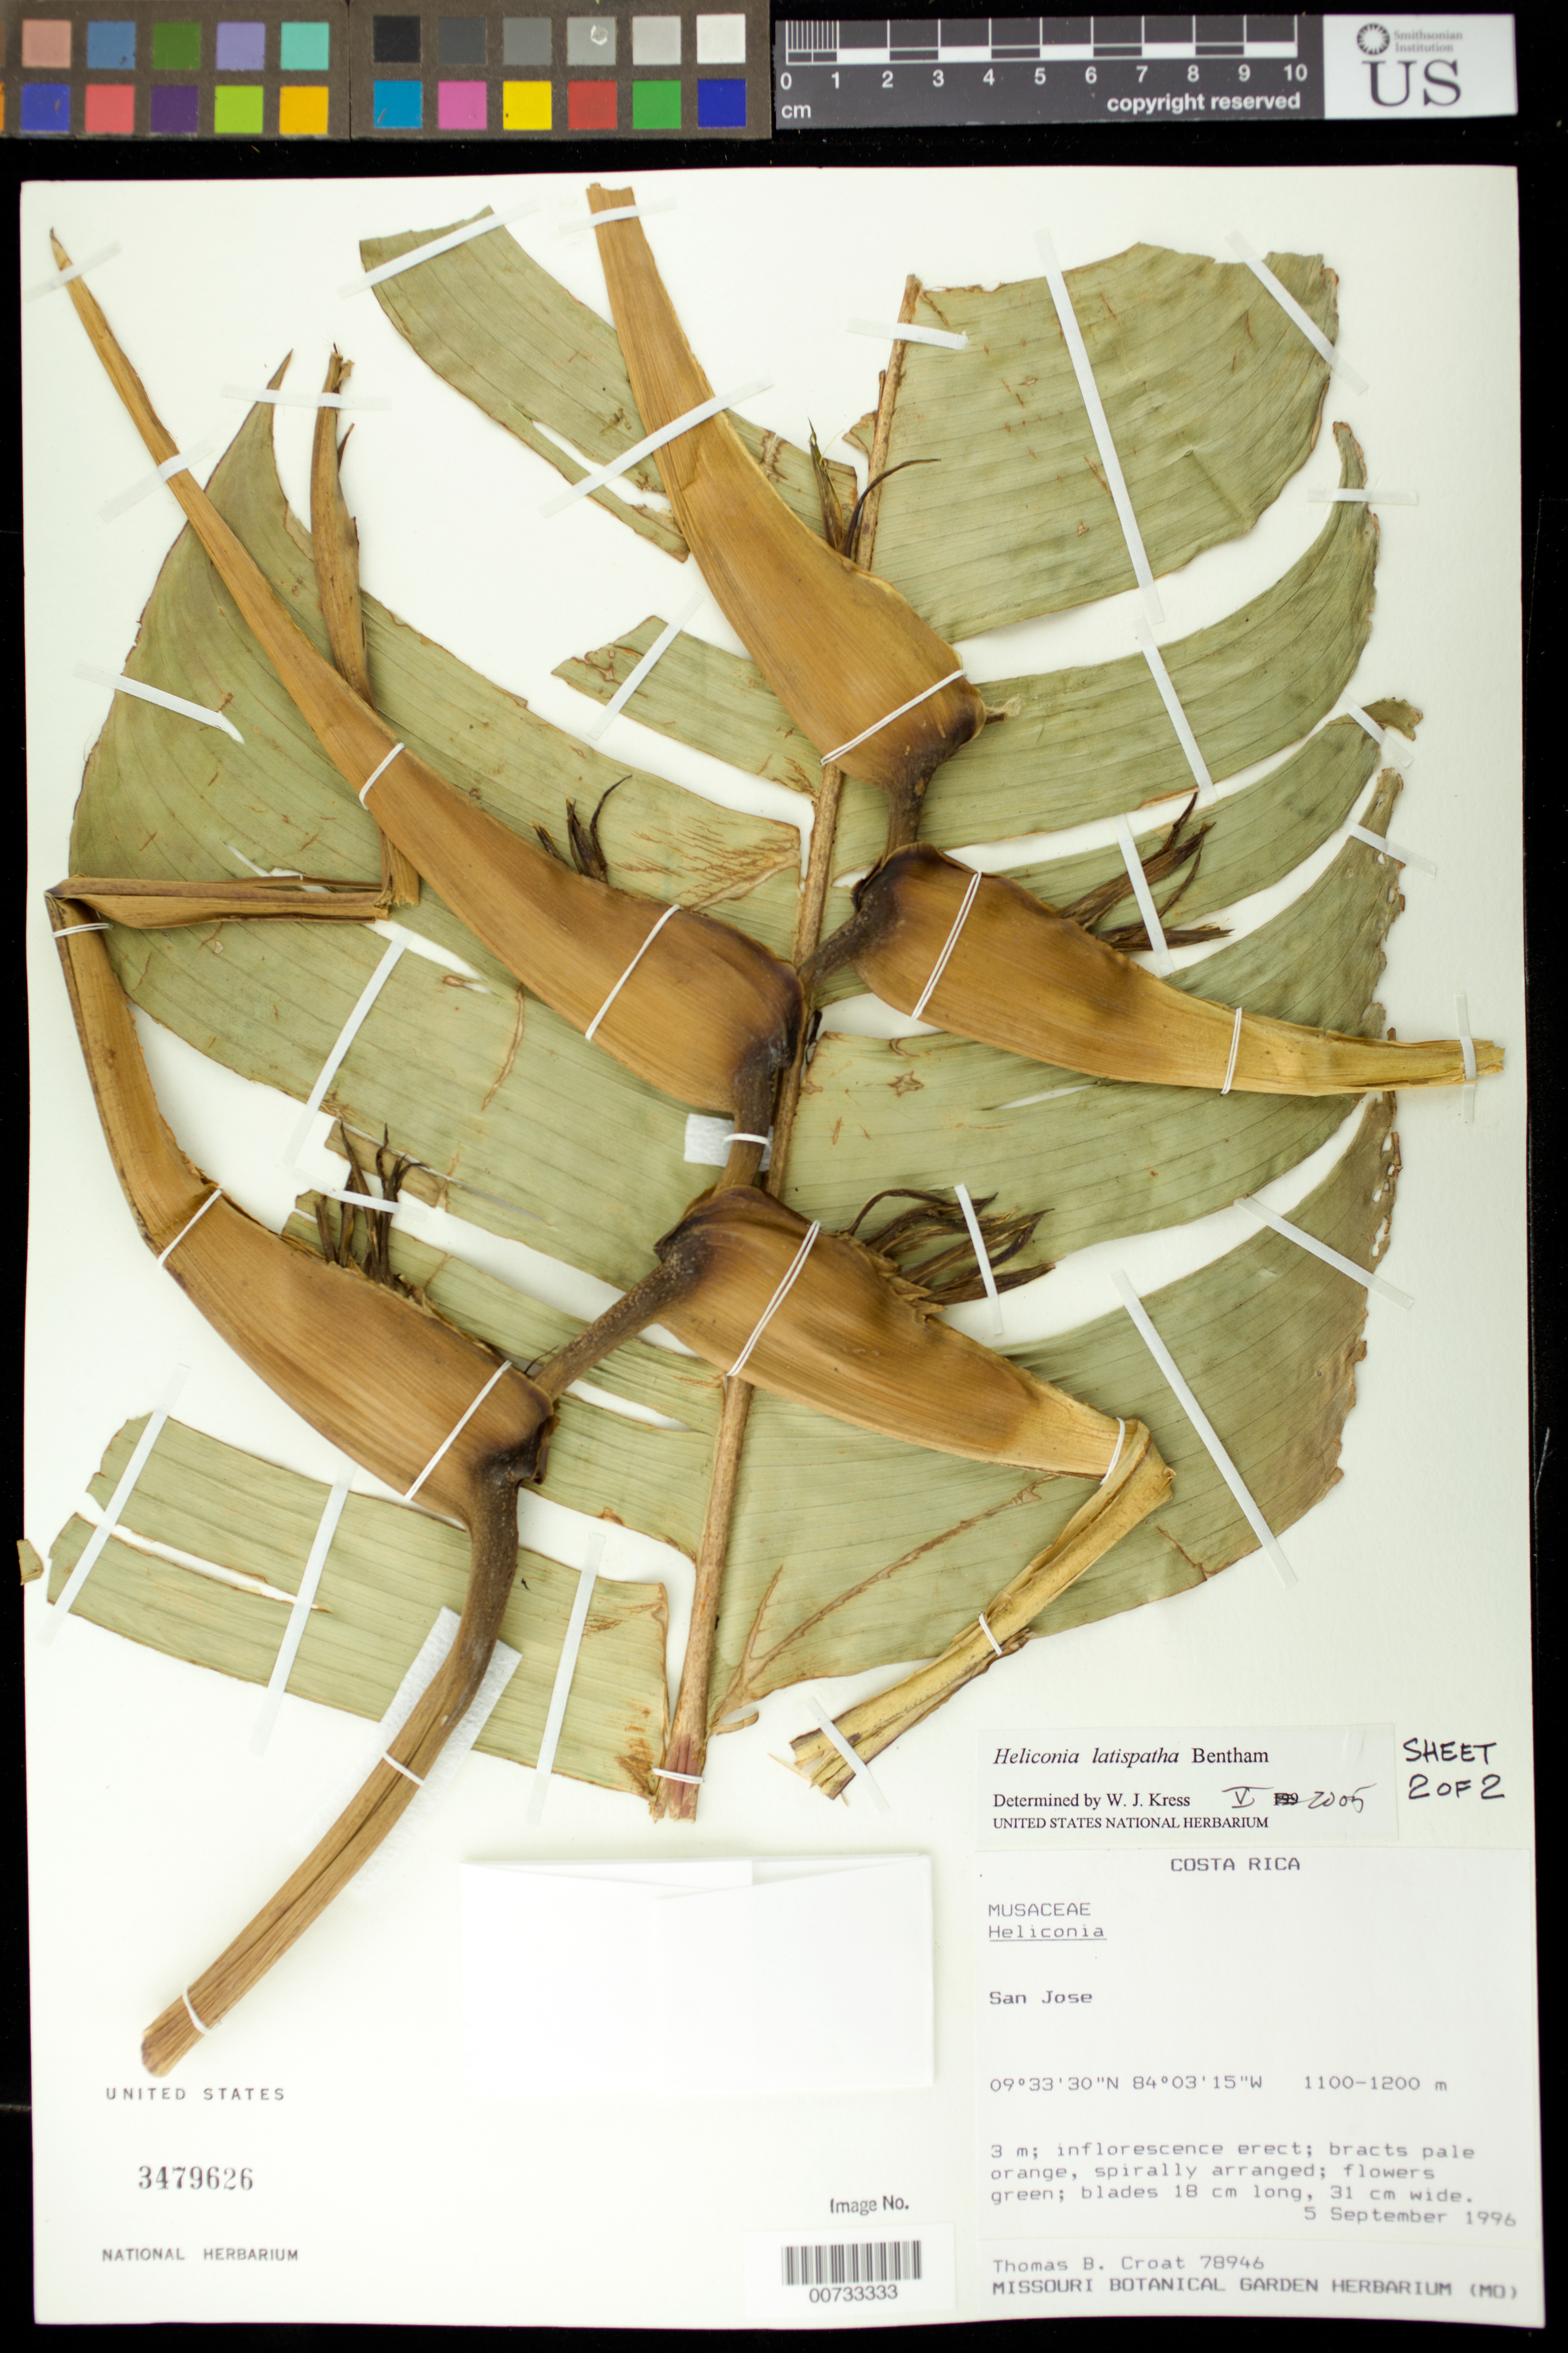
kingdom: Plantae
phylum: Tracheophyta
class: Liliopsida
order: Zingiberales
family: Heliconiaceae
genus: Heliconia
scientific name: Heliconia latispatha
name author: Benth.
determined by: Kress, W. J., (US), Smithsonian Institution - National Museum of Natural History (UNITED STATES)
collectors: T. B. Croat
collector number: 78946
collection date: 1996-09-05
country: Costa Rica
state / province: San Jose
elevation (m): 1100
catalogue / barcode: US 3479626